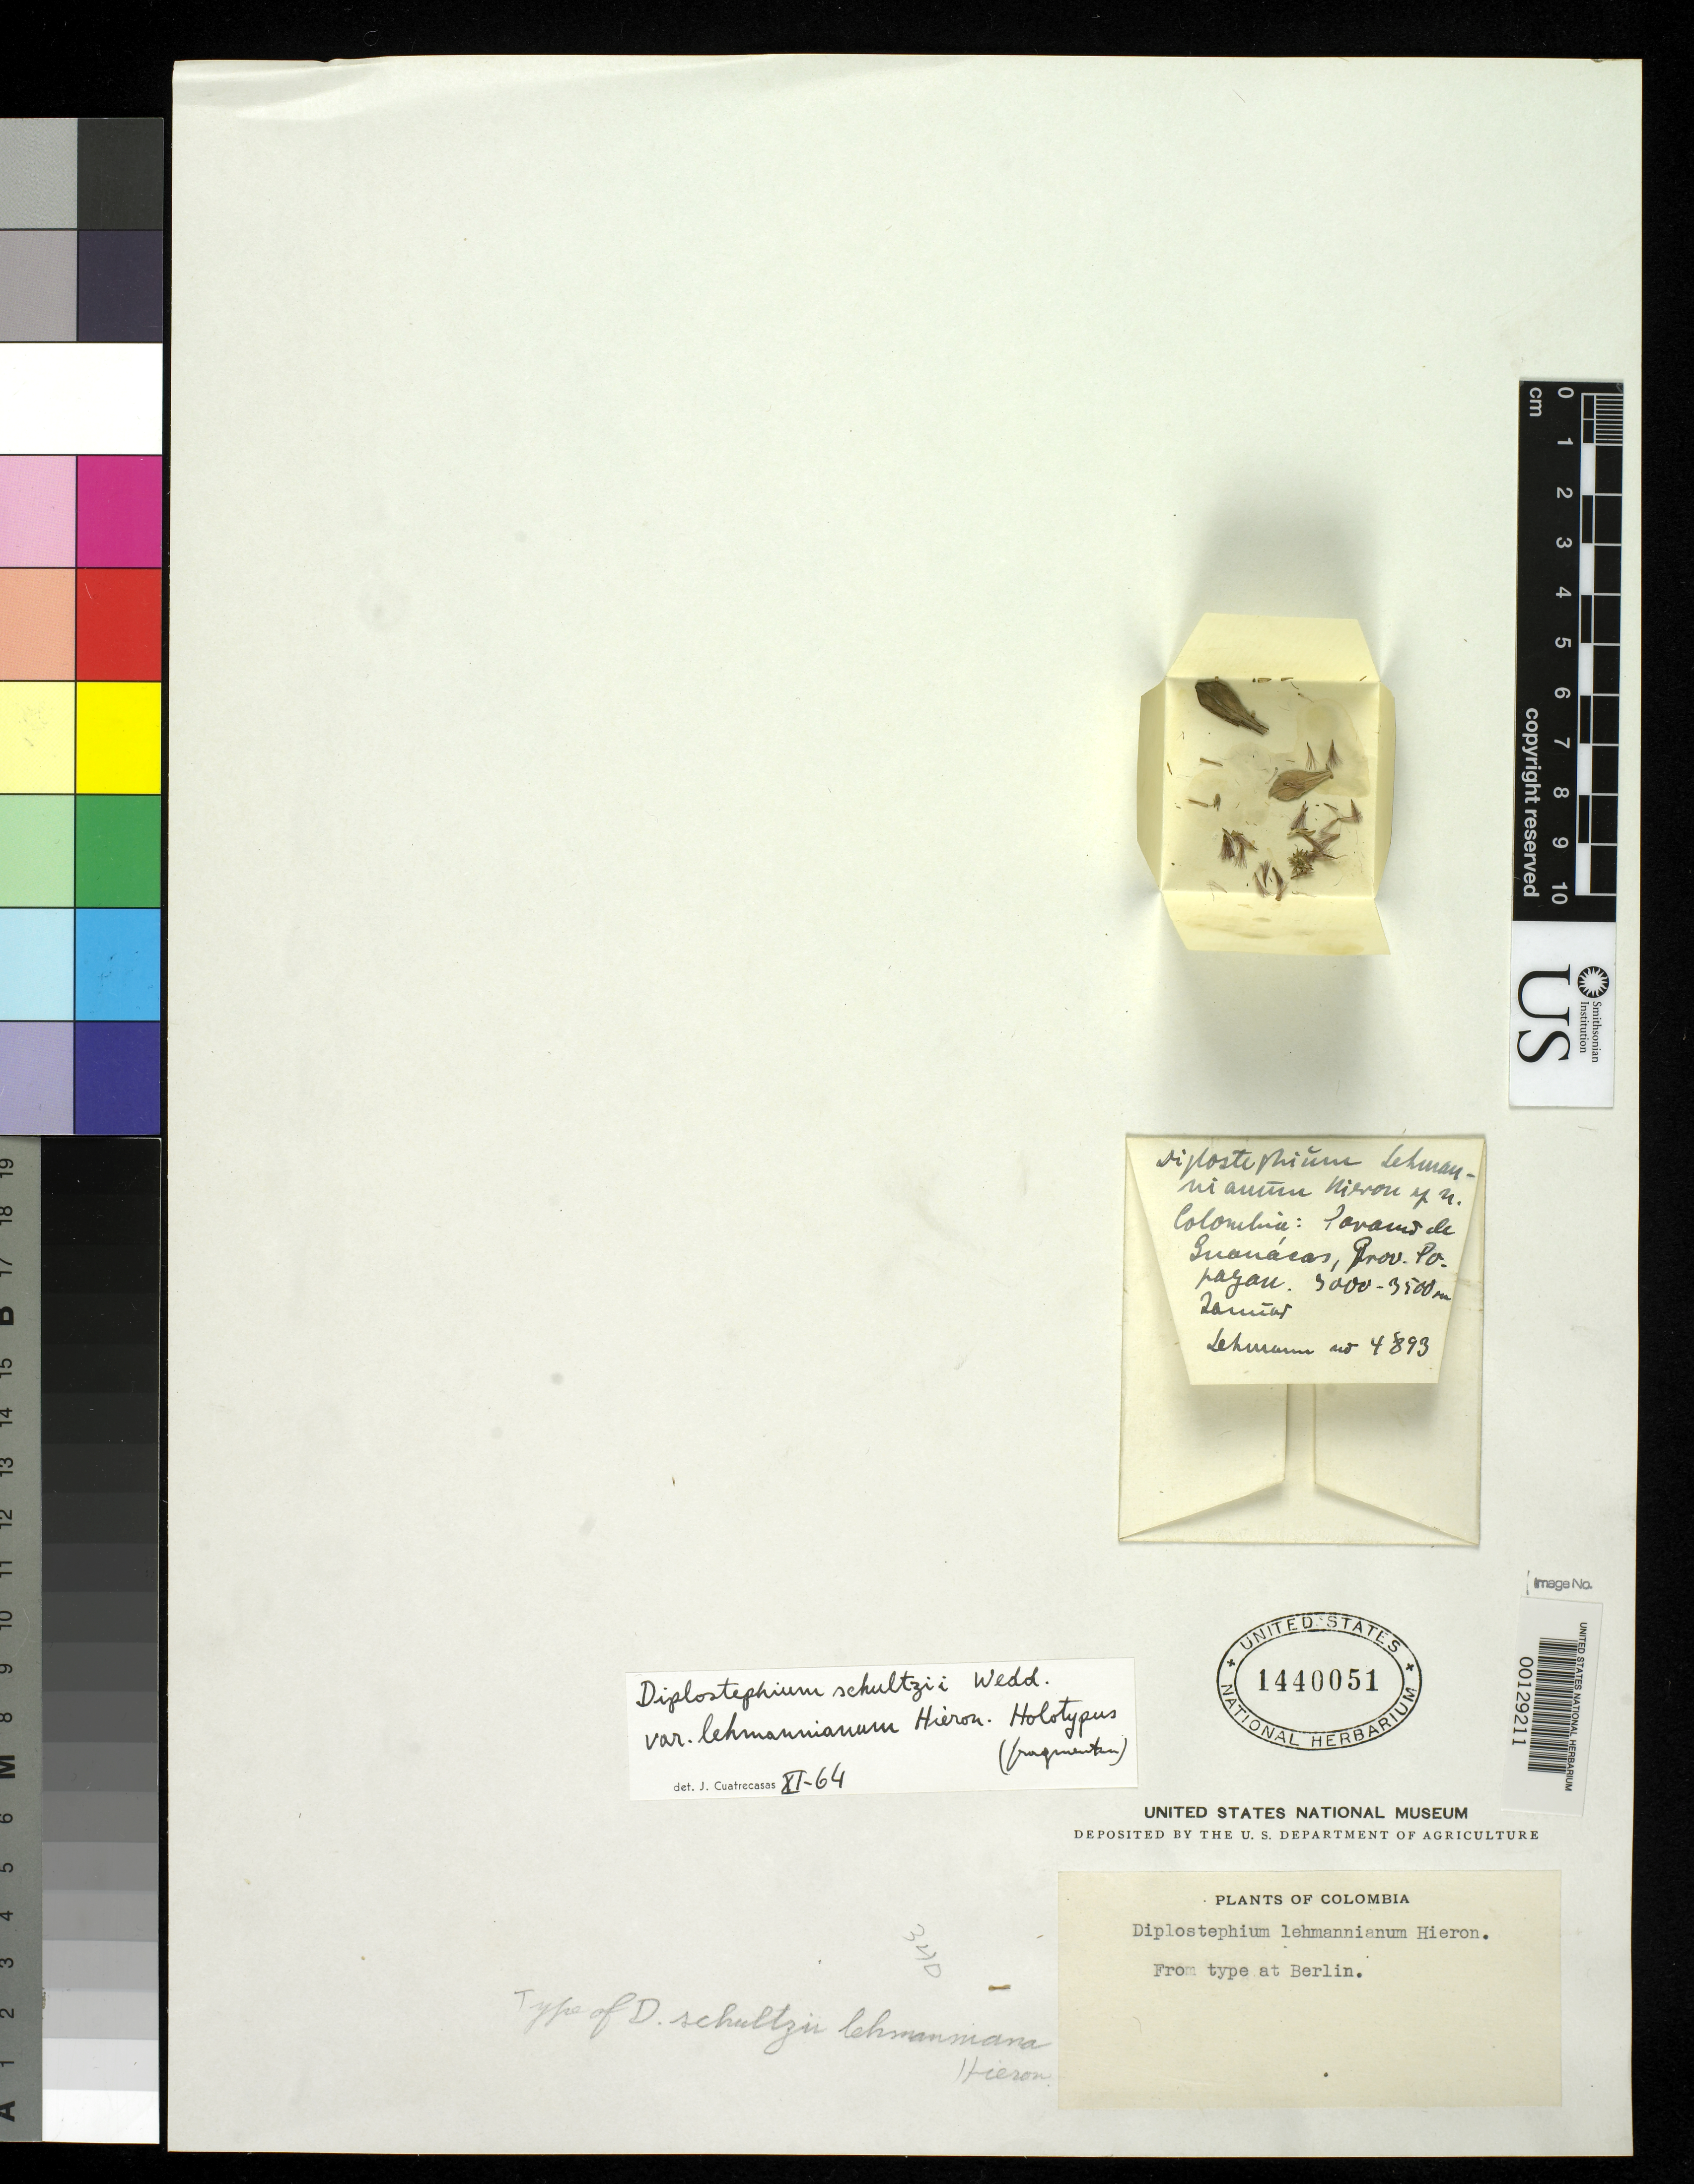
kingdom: Plantae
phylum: Tracheophyta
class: Magnoliopsida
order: Asterales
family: Asteraceae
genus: Diplostephium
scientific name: Diplostephium schultzii var. lehmannianum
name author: Hieron.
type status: Type Collection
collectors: F. C. Lehmann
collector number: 4893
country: Colombia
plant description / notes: Fragmentary material of type specimen ex herb. Berlin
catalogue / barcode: US 1440051